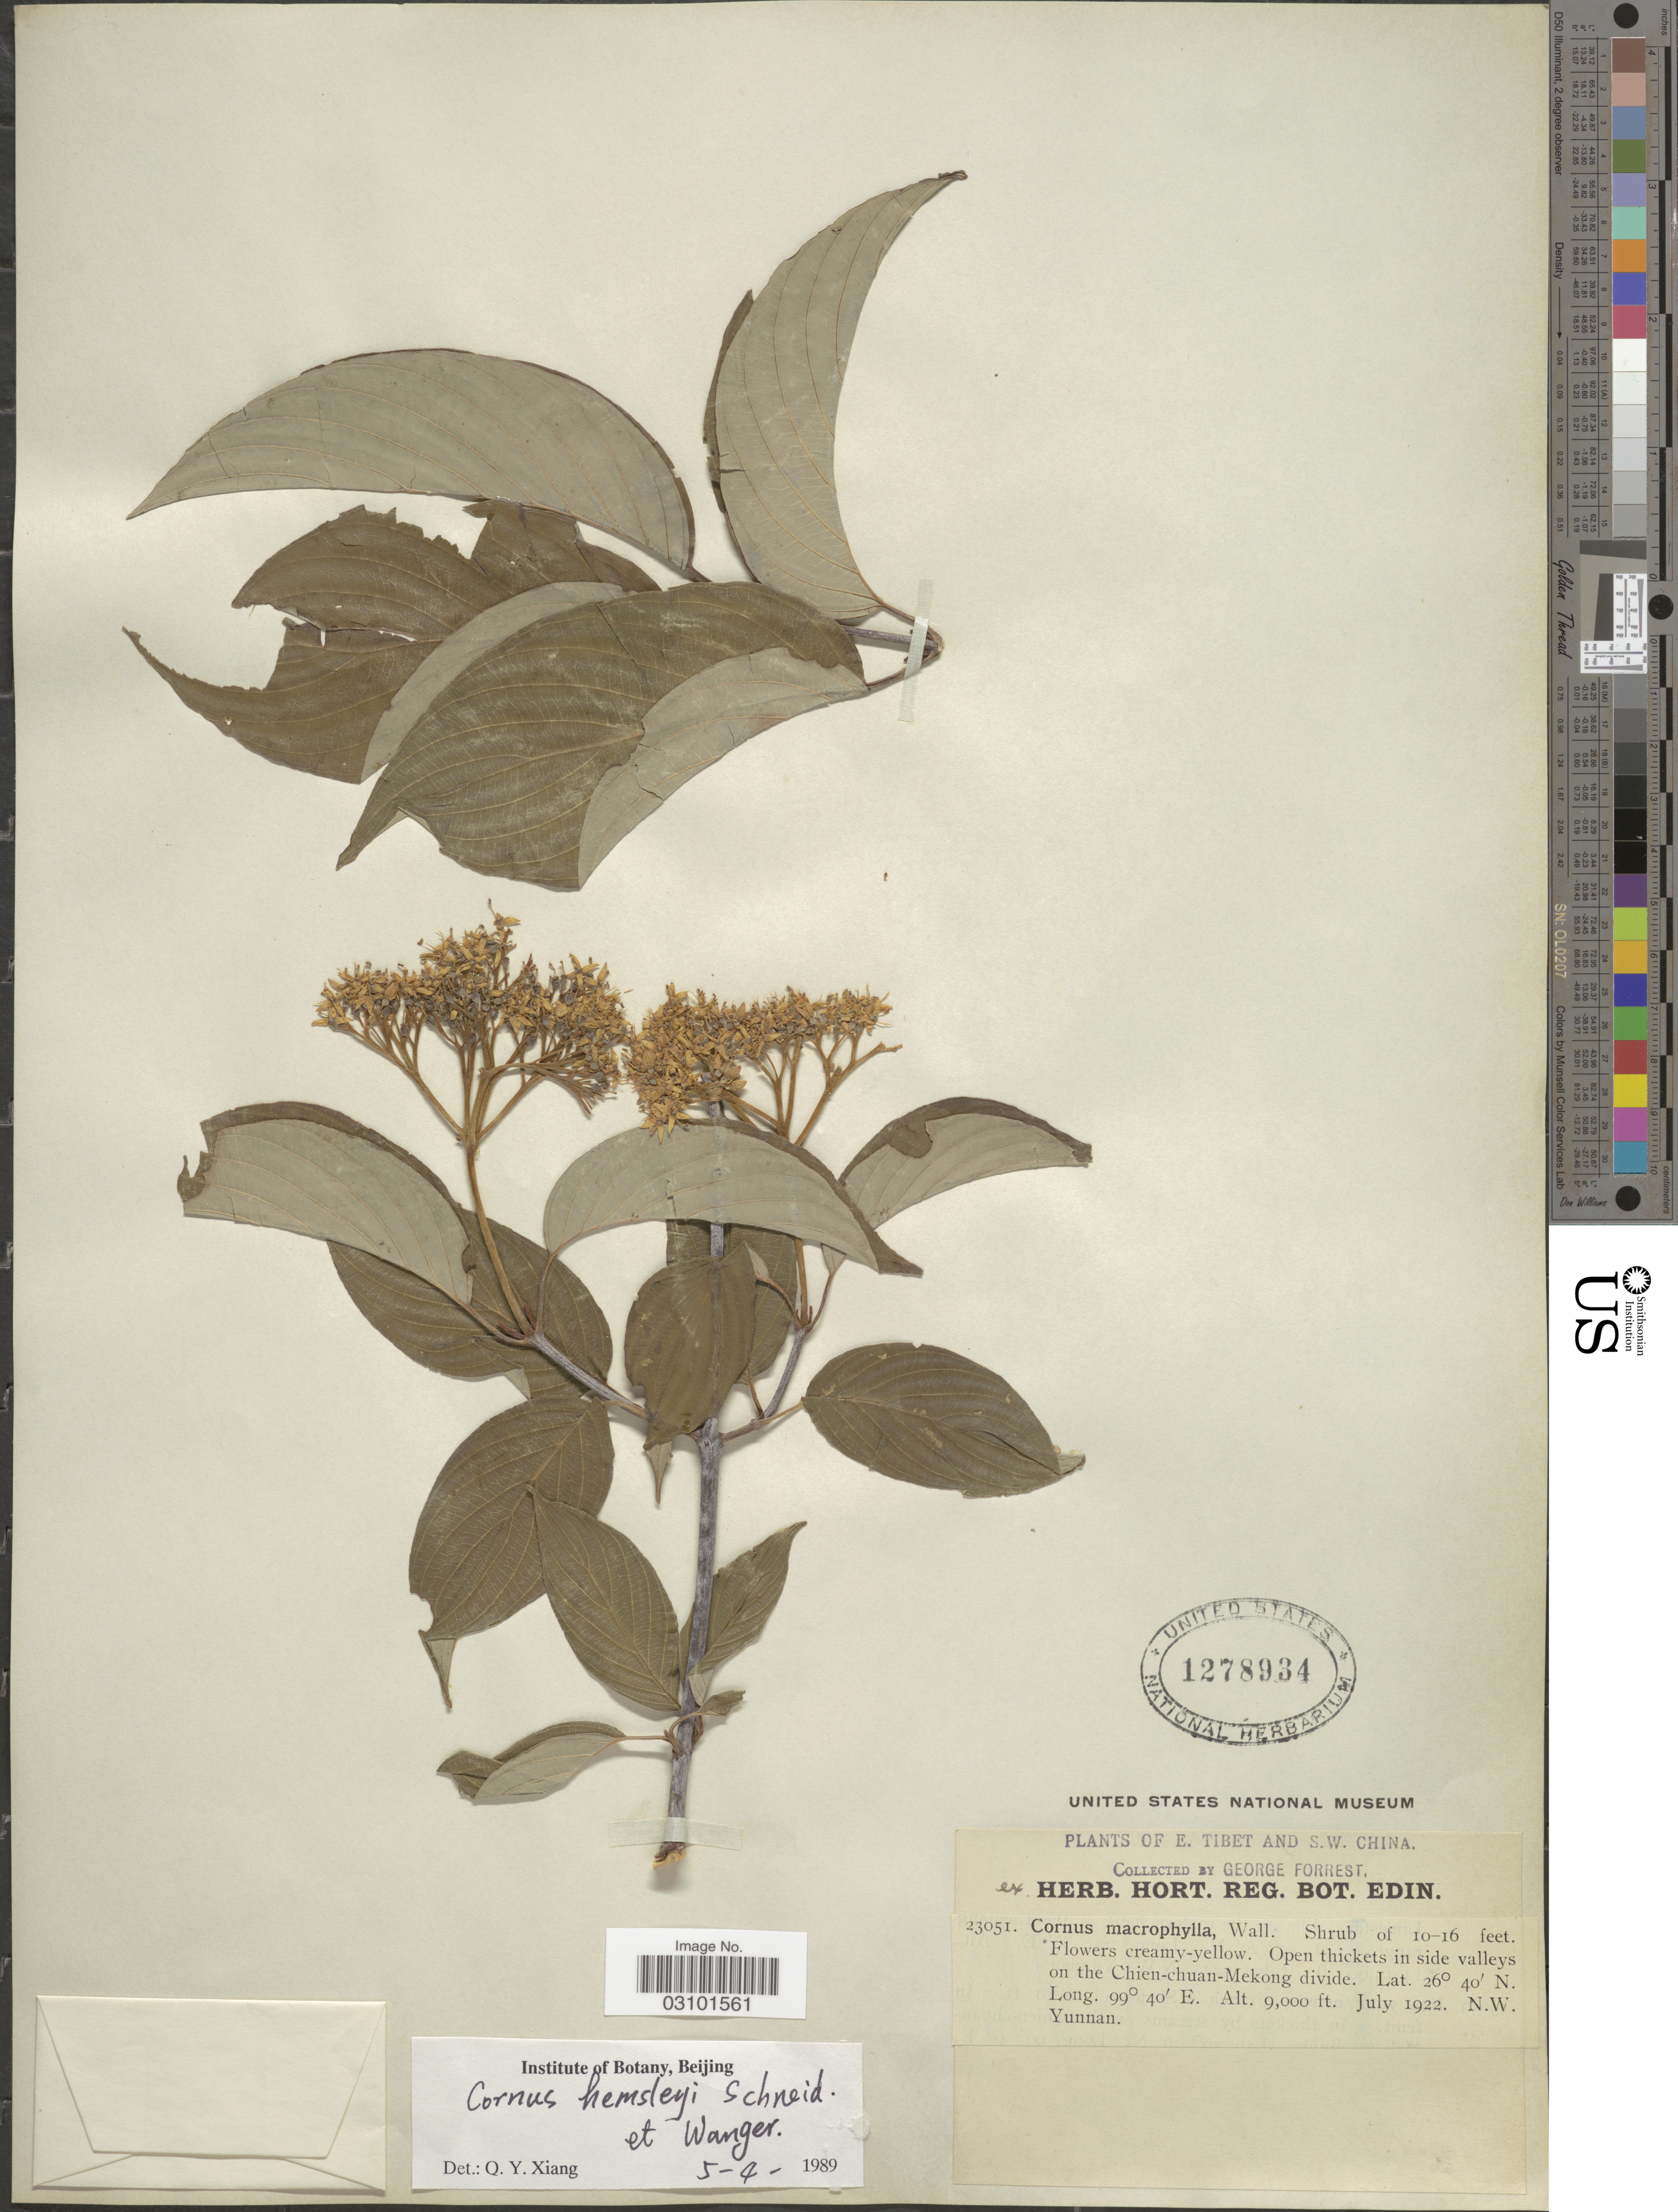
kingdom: Plantae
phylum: Tracheophyta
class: Magnoliopsida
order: Cornales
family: Cornaceae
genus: Cornus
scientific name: Cornus hemsleyi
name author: C.K. Schneid. & Wagnerin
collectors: G. Forrest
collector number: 23051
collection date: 1922-07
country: China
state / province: Yunnan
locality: E. Tibet and S.W. China. Open thickets in side valleys on the Chien-chuan-Mekong divide. N.W Yunnan.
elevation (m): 2743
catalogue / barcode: US 1278934